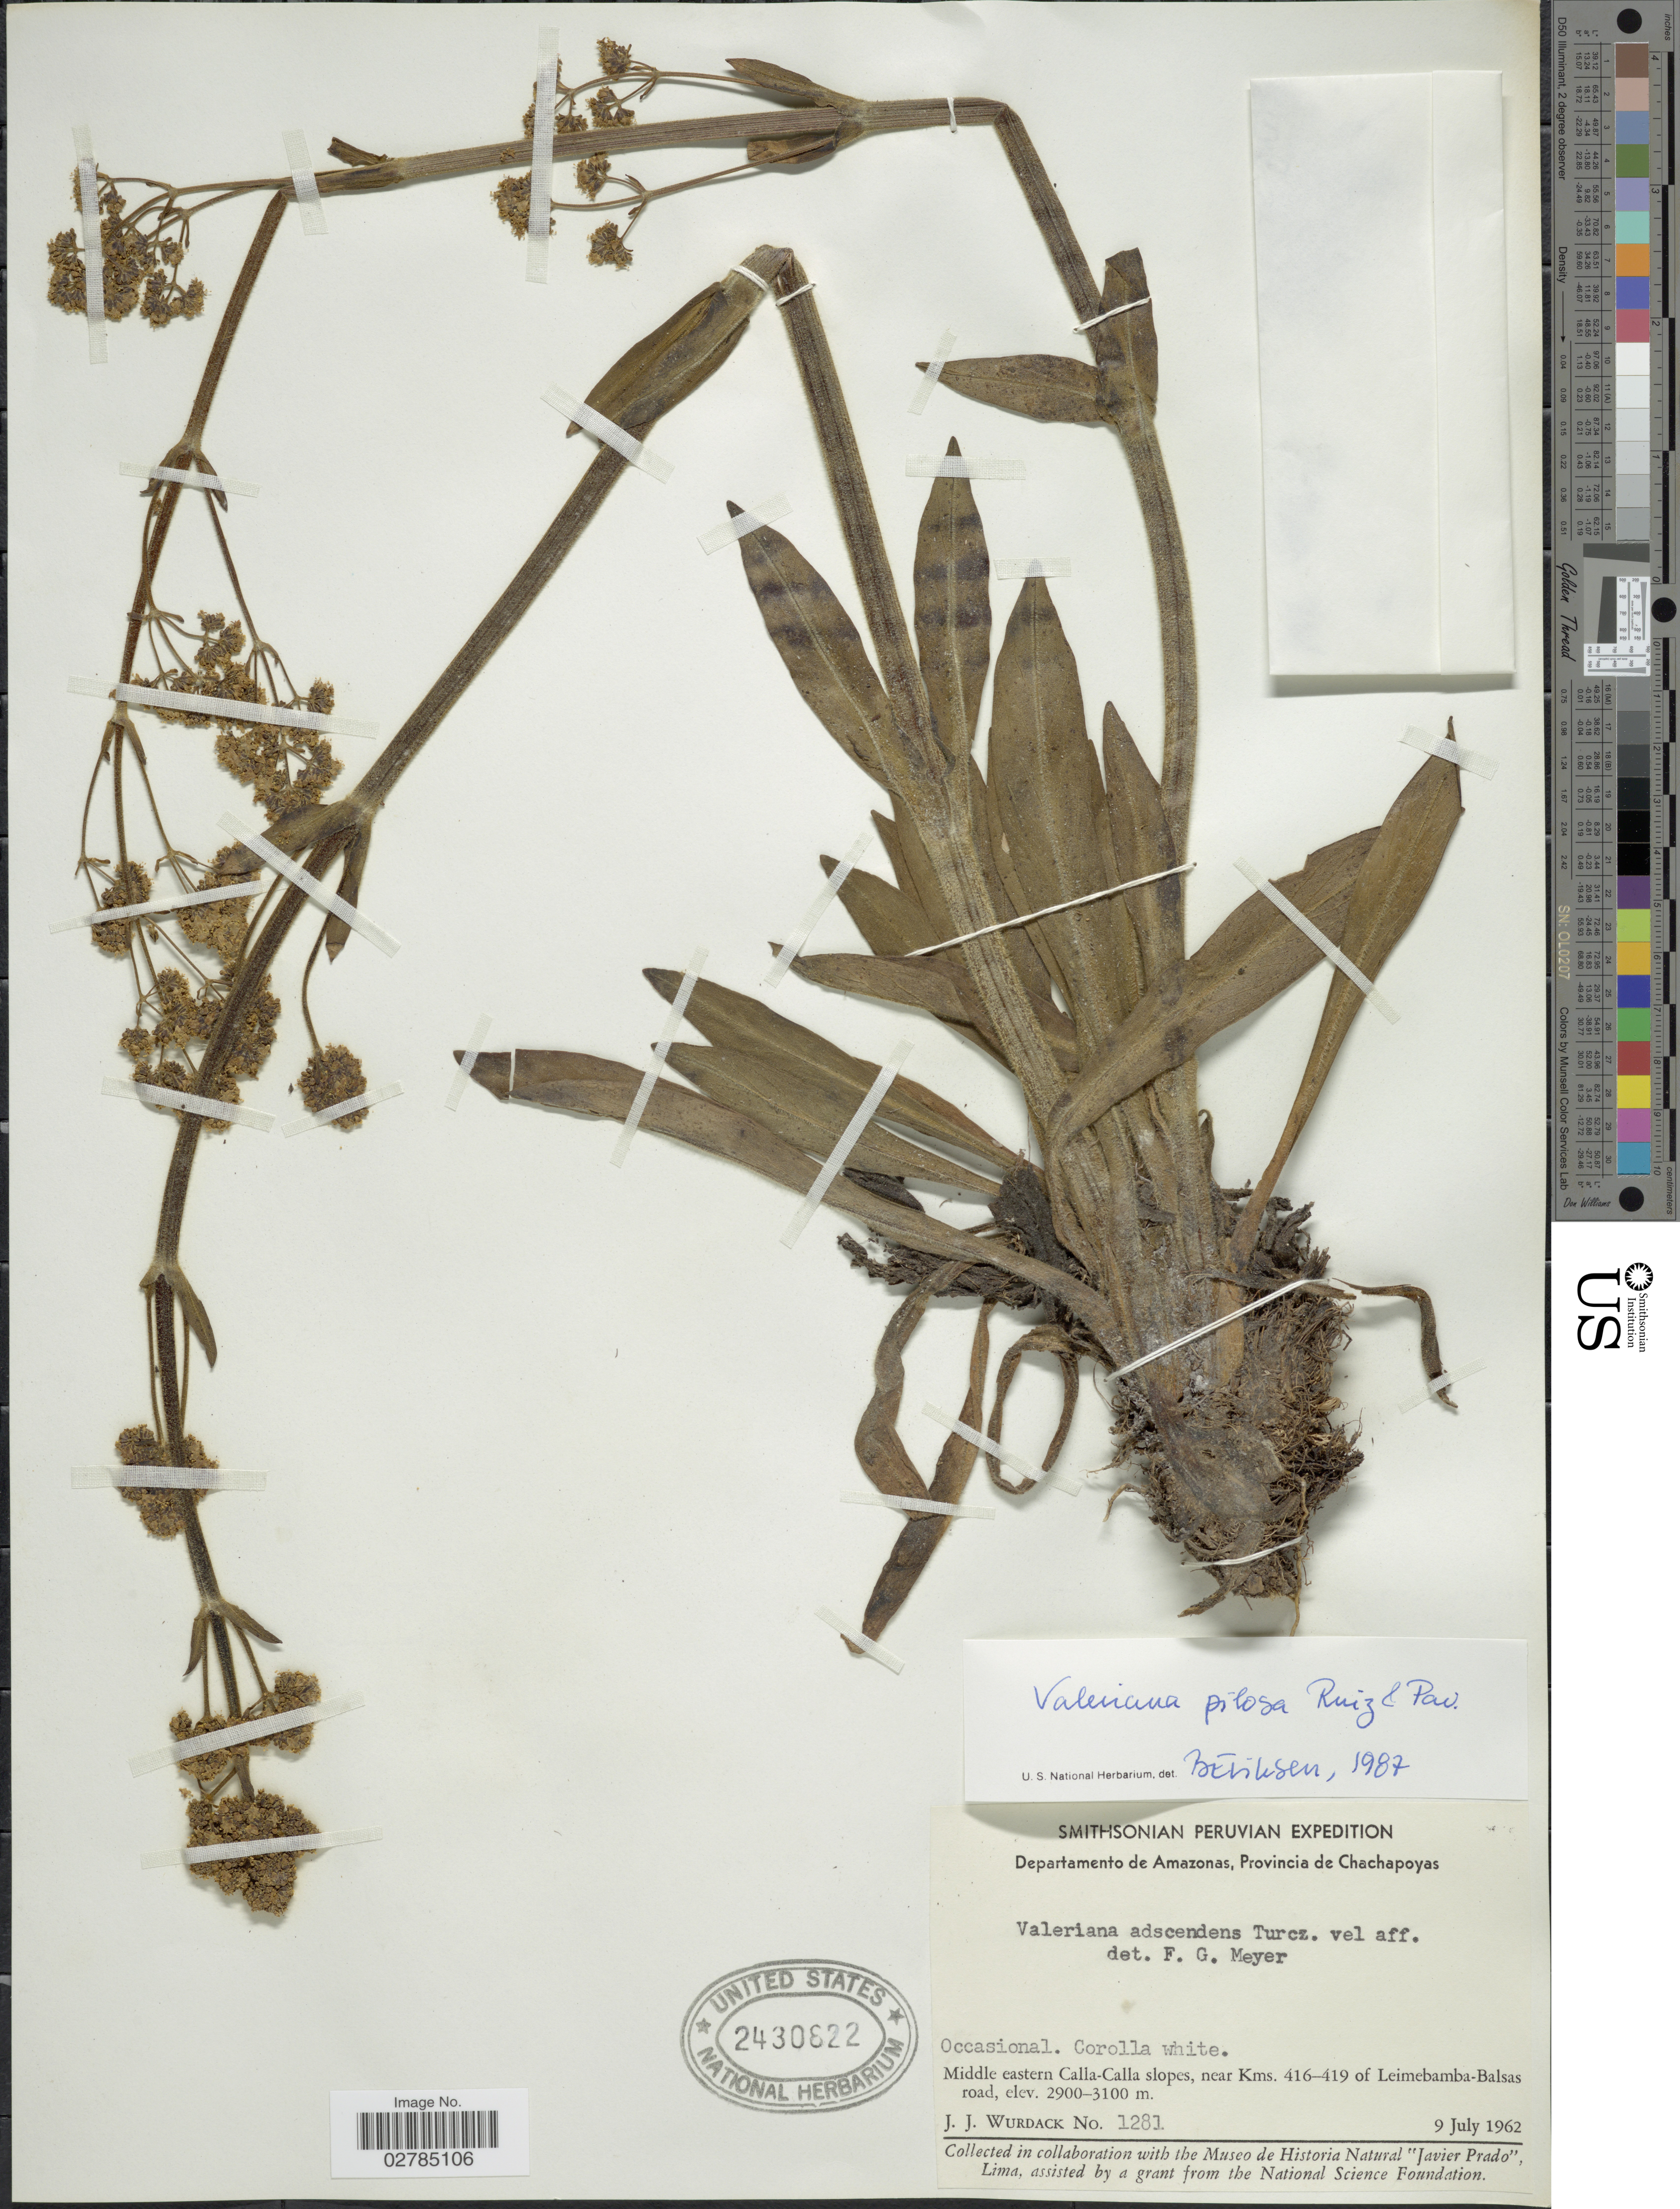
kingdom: Plantae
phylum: Tracheophyta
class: Magnoliopsida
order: Dipsacales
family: Caprifoliaceae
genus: Valeriana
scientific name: Valeriana pilosa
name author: Ruiz & Pav.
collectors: J. J. Wurdack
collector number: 1281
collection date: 1962-07-09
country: Peru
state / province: Amazonas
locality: Departamento de Amazonas, Provincia de Chachapoyas, Middle eastern Calla-Calla slopes, near Kms. 416-419 of Leimebamba-Balsas road.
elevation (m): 2900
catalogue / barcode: US 2430822